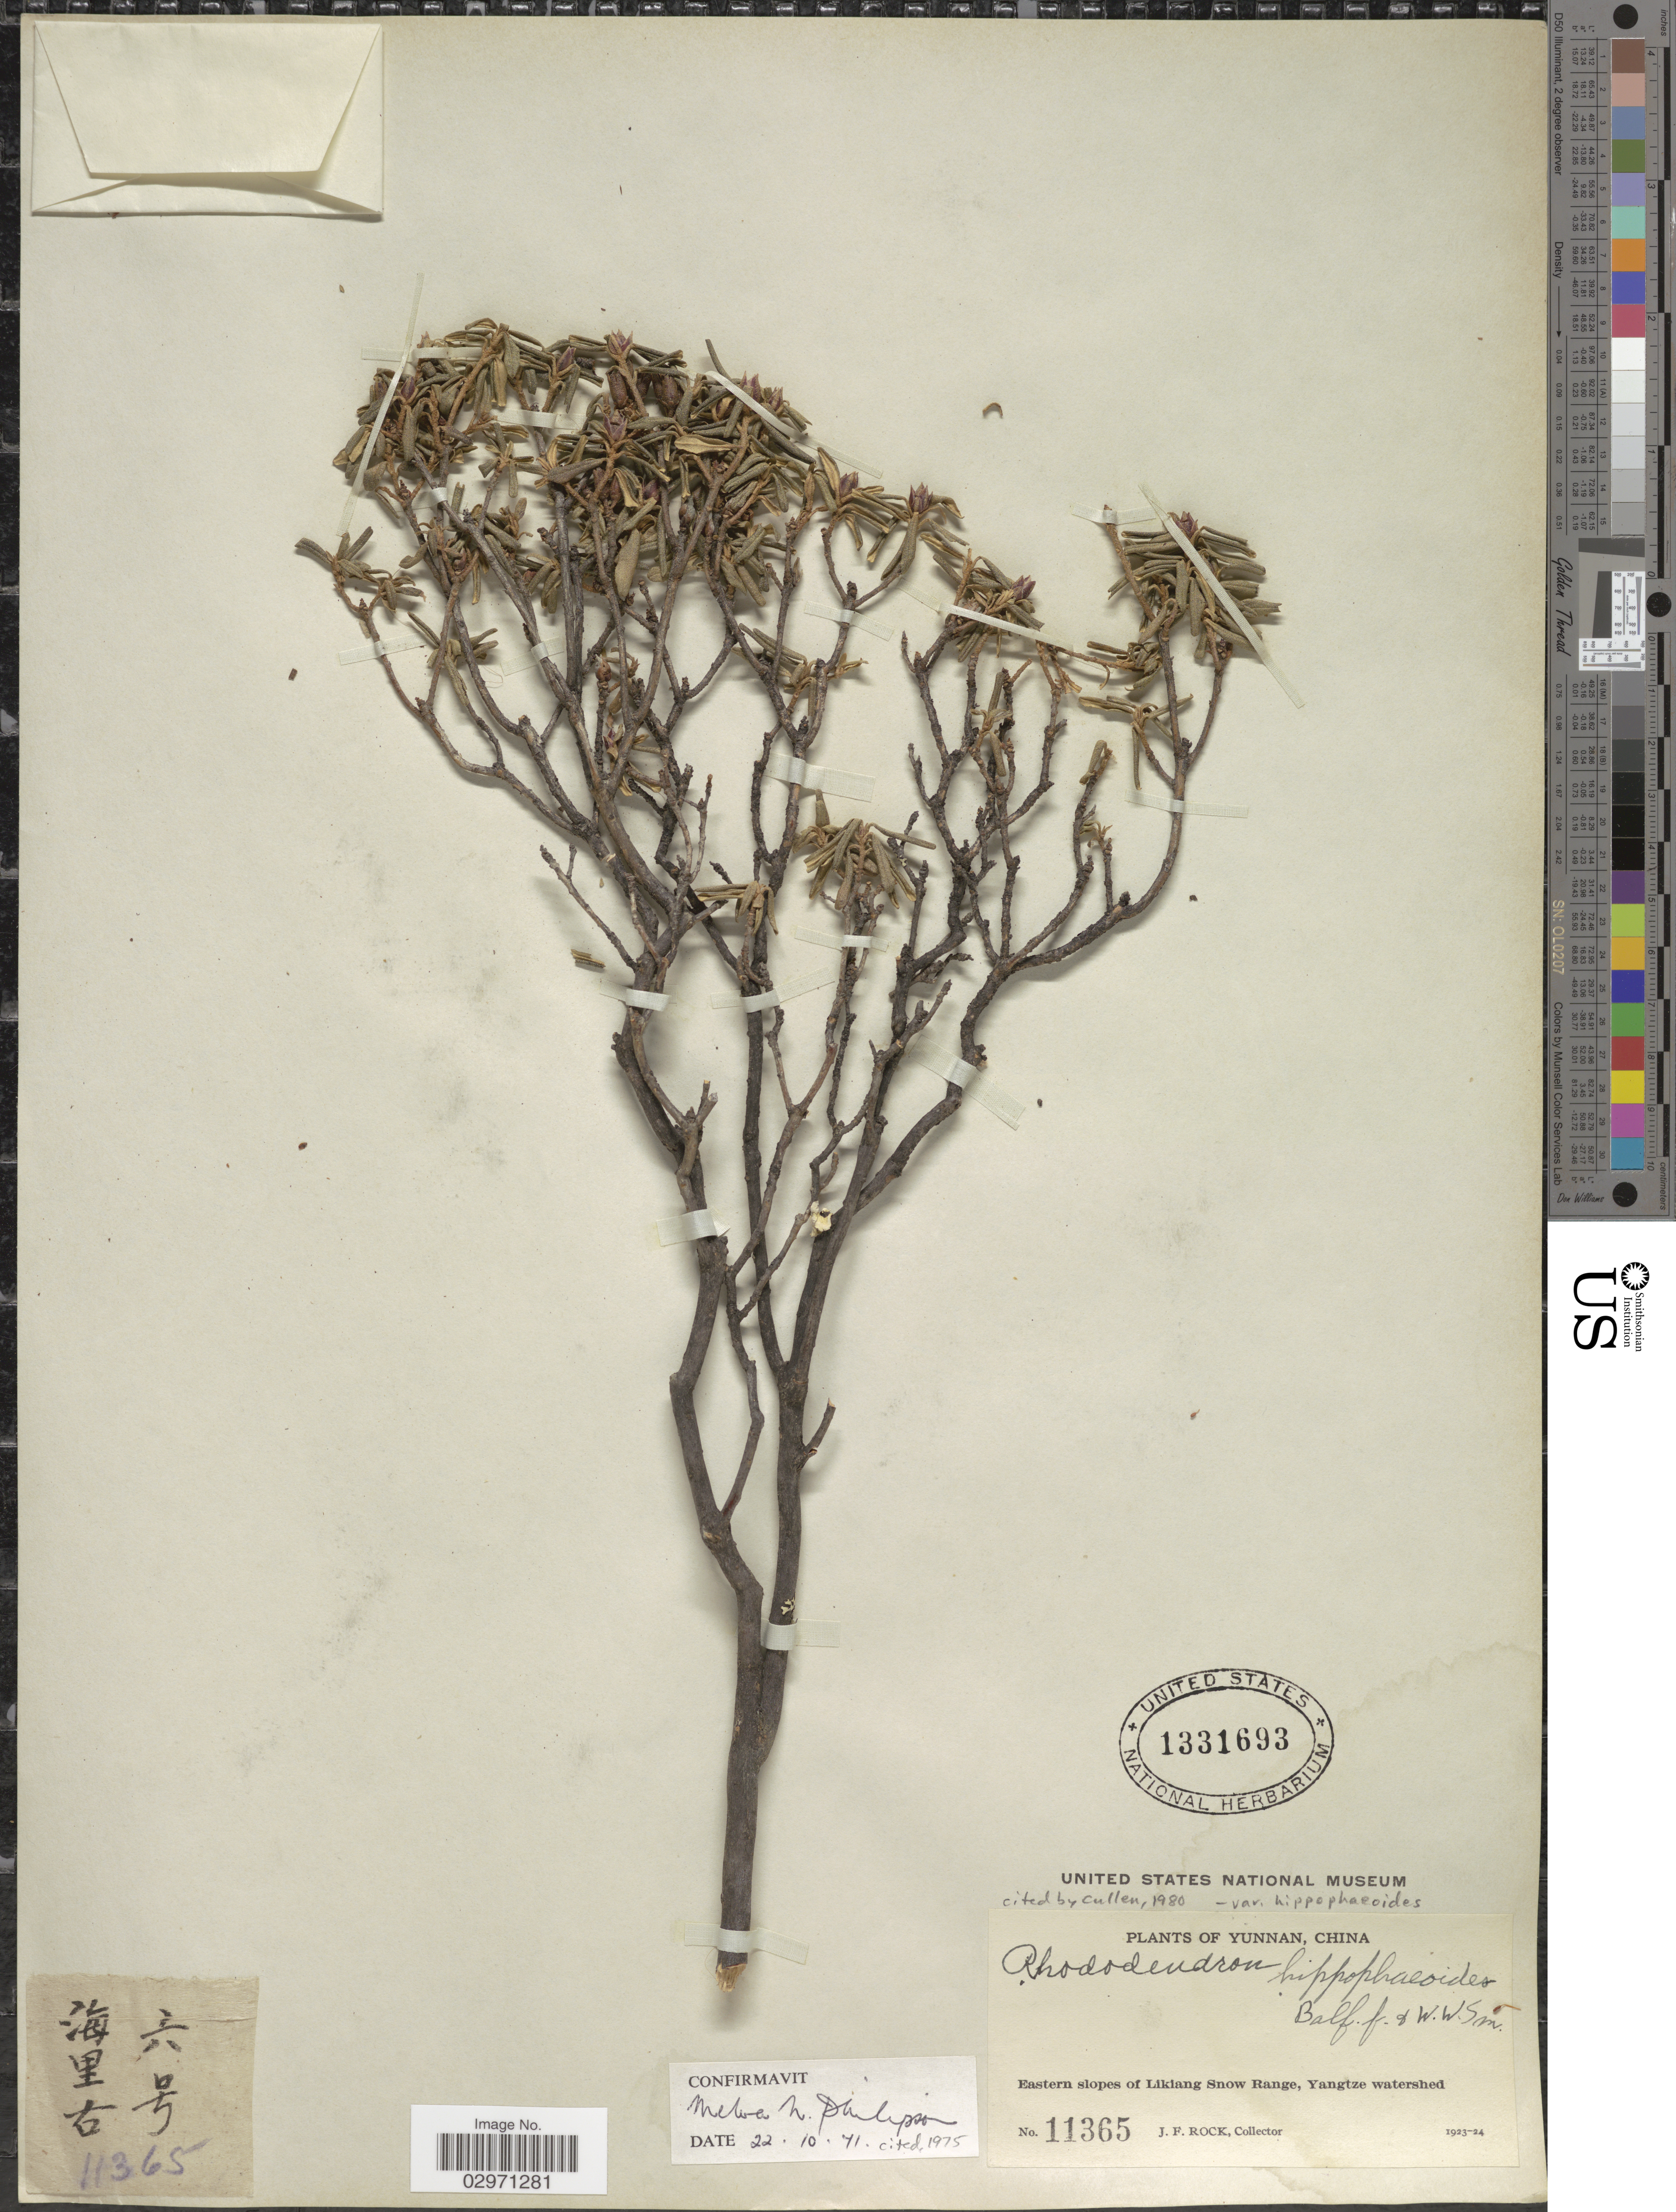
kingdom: Plantae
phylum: Tracheophyta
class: Magnoliopsida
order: Ericales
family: Ericaceae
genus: Rhododendron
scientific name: Rhododendron hippophaeoides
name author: Balf. f. & W.W. Sm.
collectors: J. Rock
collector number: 11365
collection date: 1923/1924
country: China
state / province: Yunnan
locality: Eastern slopes of Likiang Snow Range, Yangtze watershed.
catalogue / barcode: US 1331693